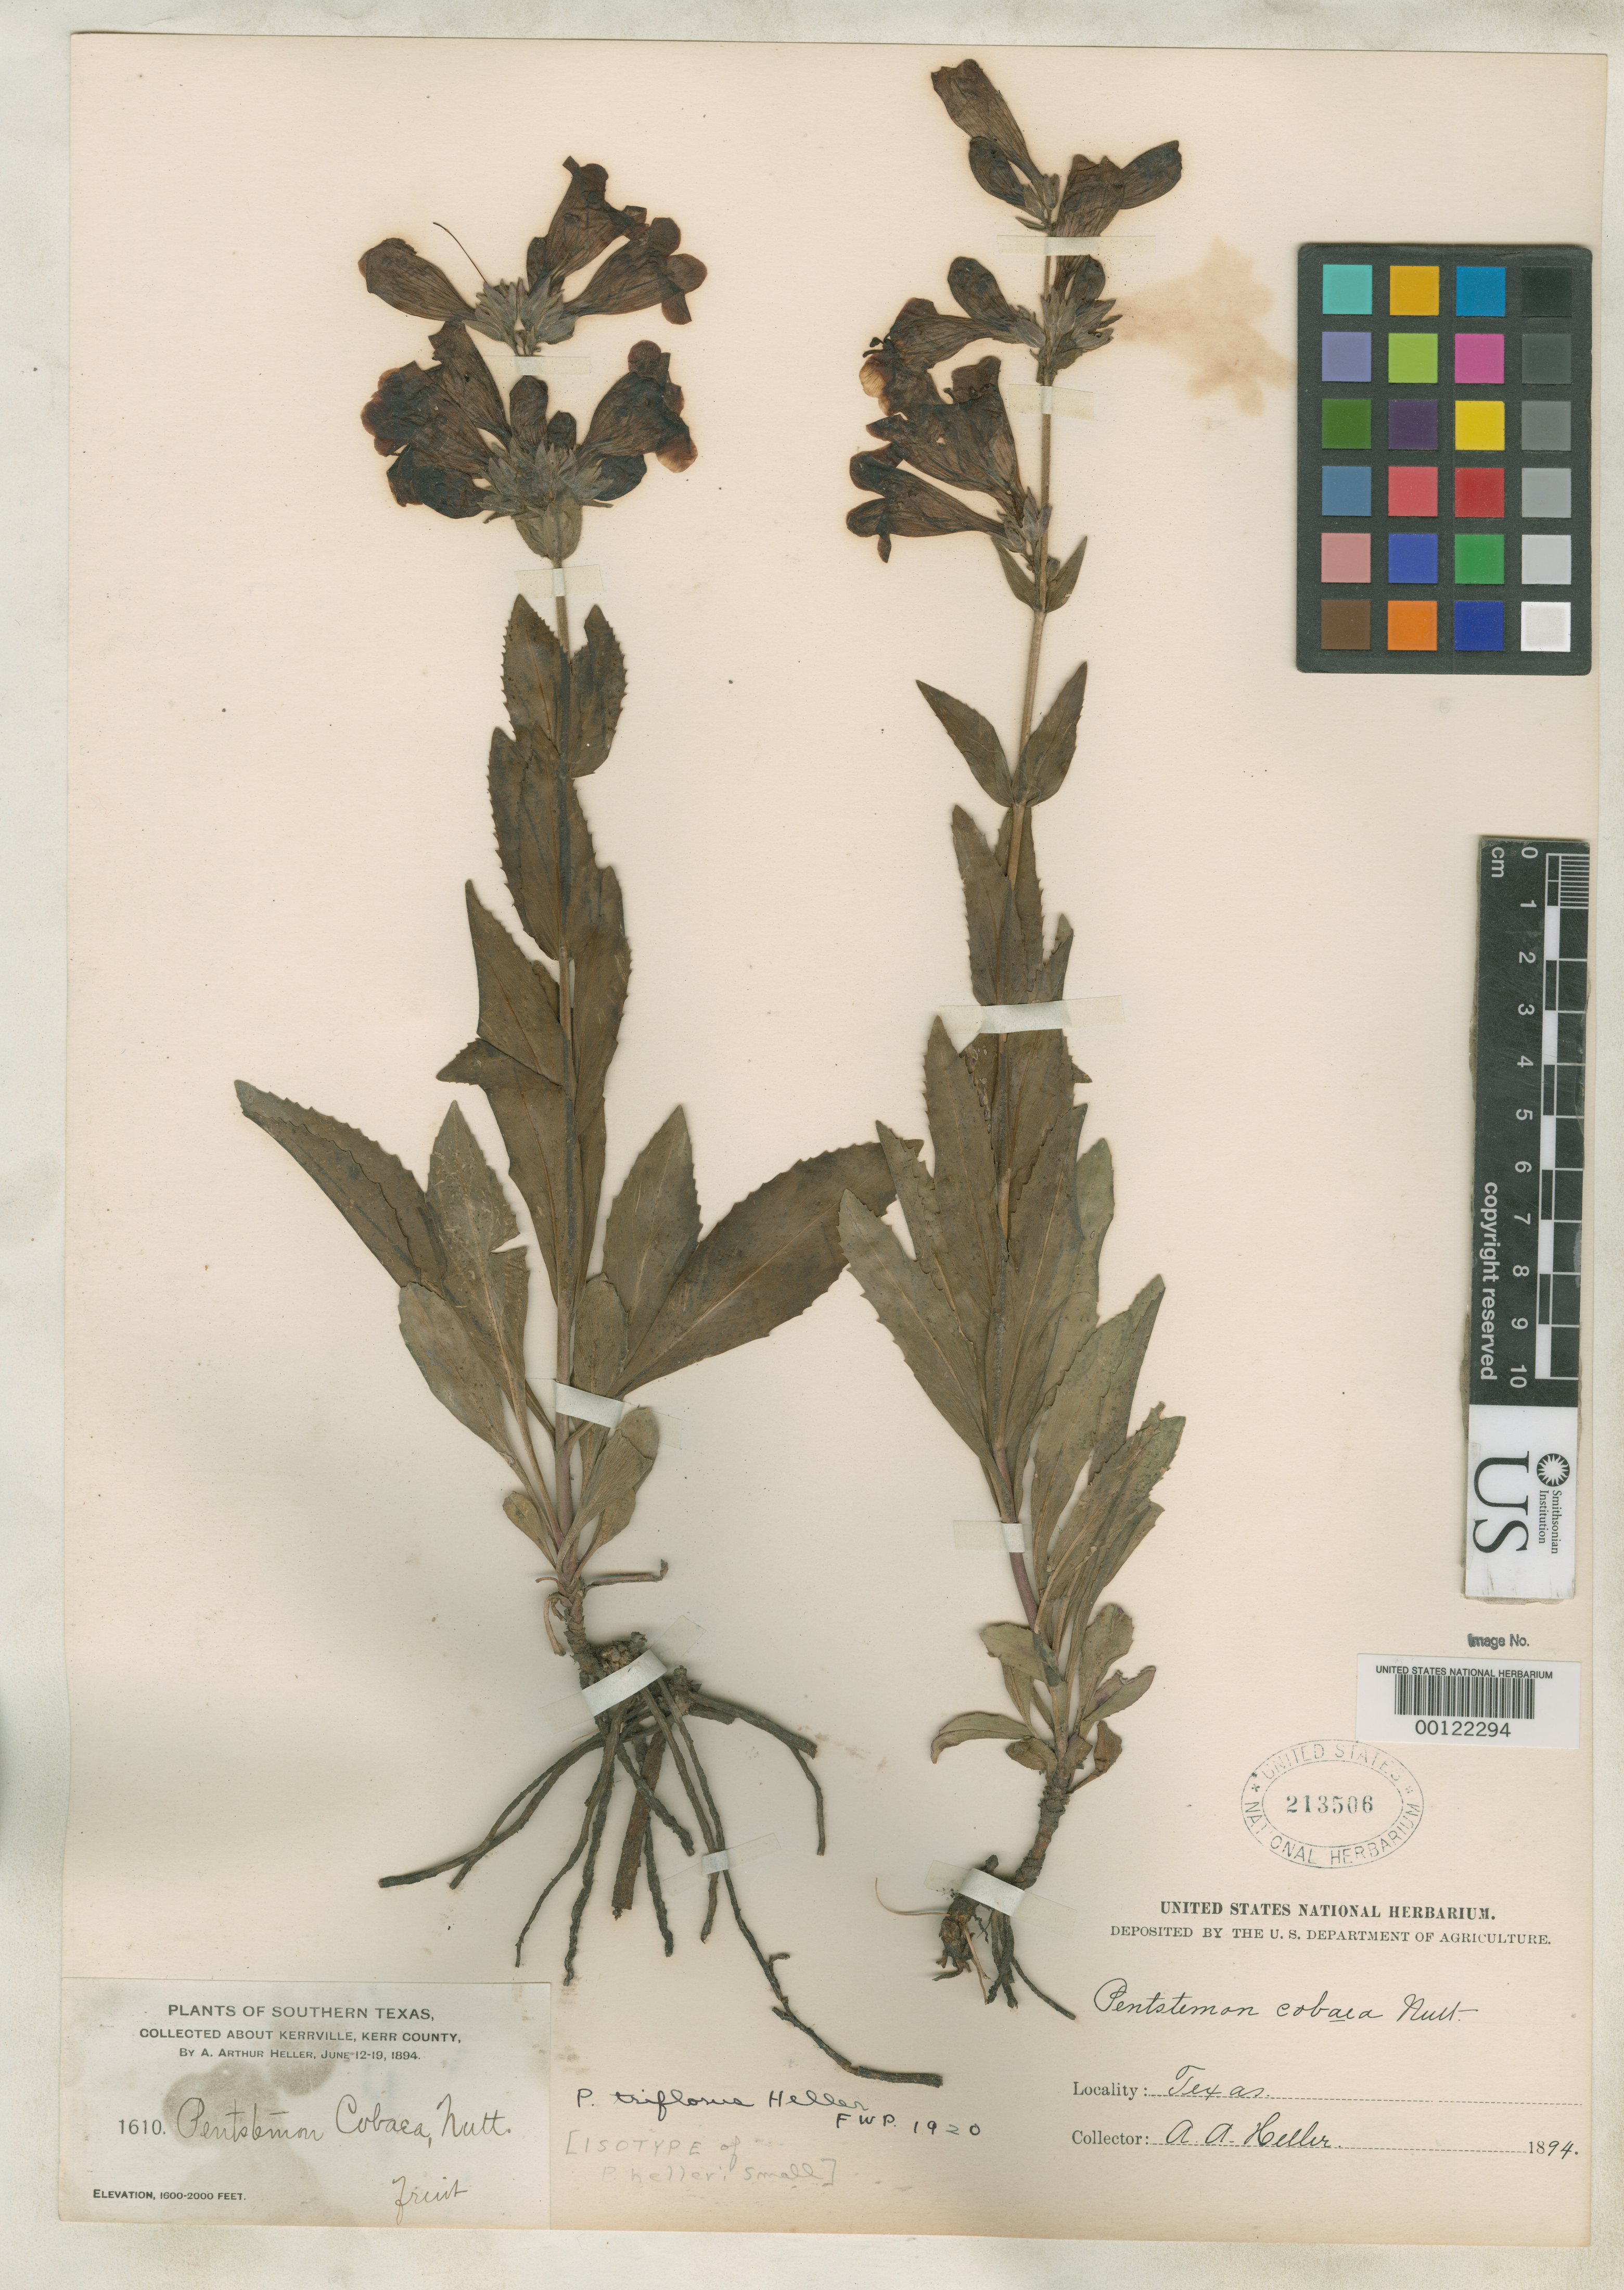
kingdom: Plantae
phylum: Tracheophyta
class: Magnoliopsida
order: Lamiales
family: Plantaginaceae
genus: Penstemon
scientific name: Penstemon helleri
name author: Small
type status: Isotype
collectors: A. A. Heller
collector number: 1610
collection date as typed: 12 Jun 1894 to 19 Jun 1894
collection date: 1894-06-12/1894-06-19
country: United States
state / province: Texas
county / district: Kerr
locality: Kerryville; alt. 1600-2000 ft.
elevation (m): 488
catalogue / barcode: US 213506